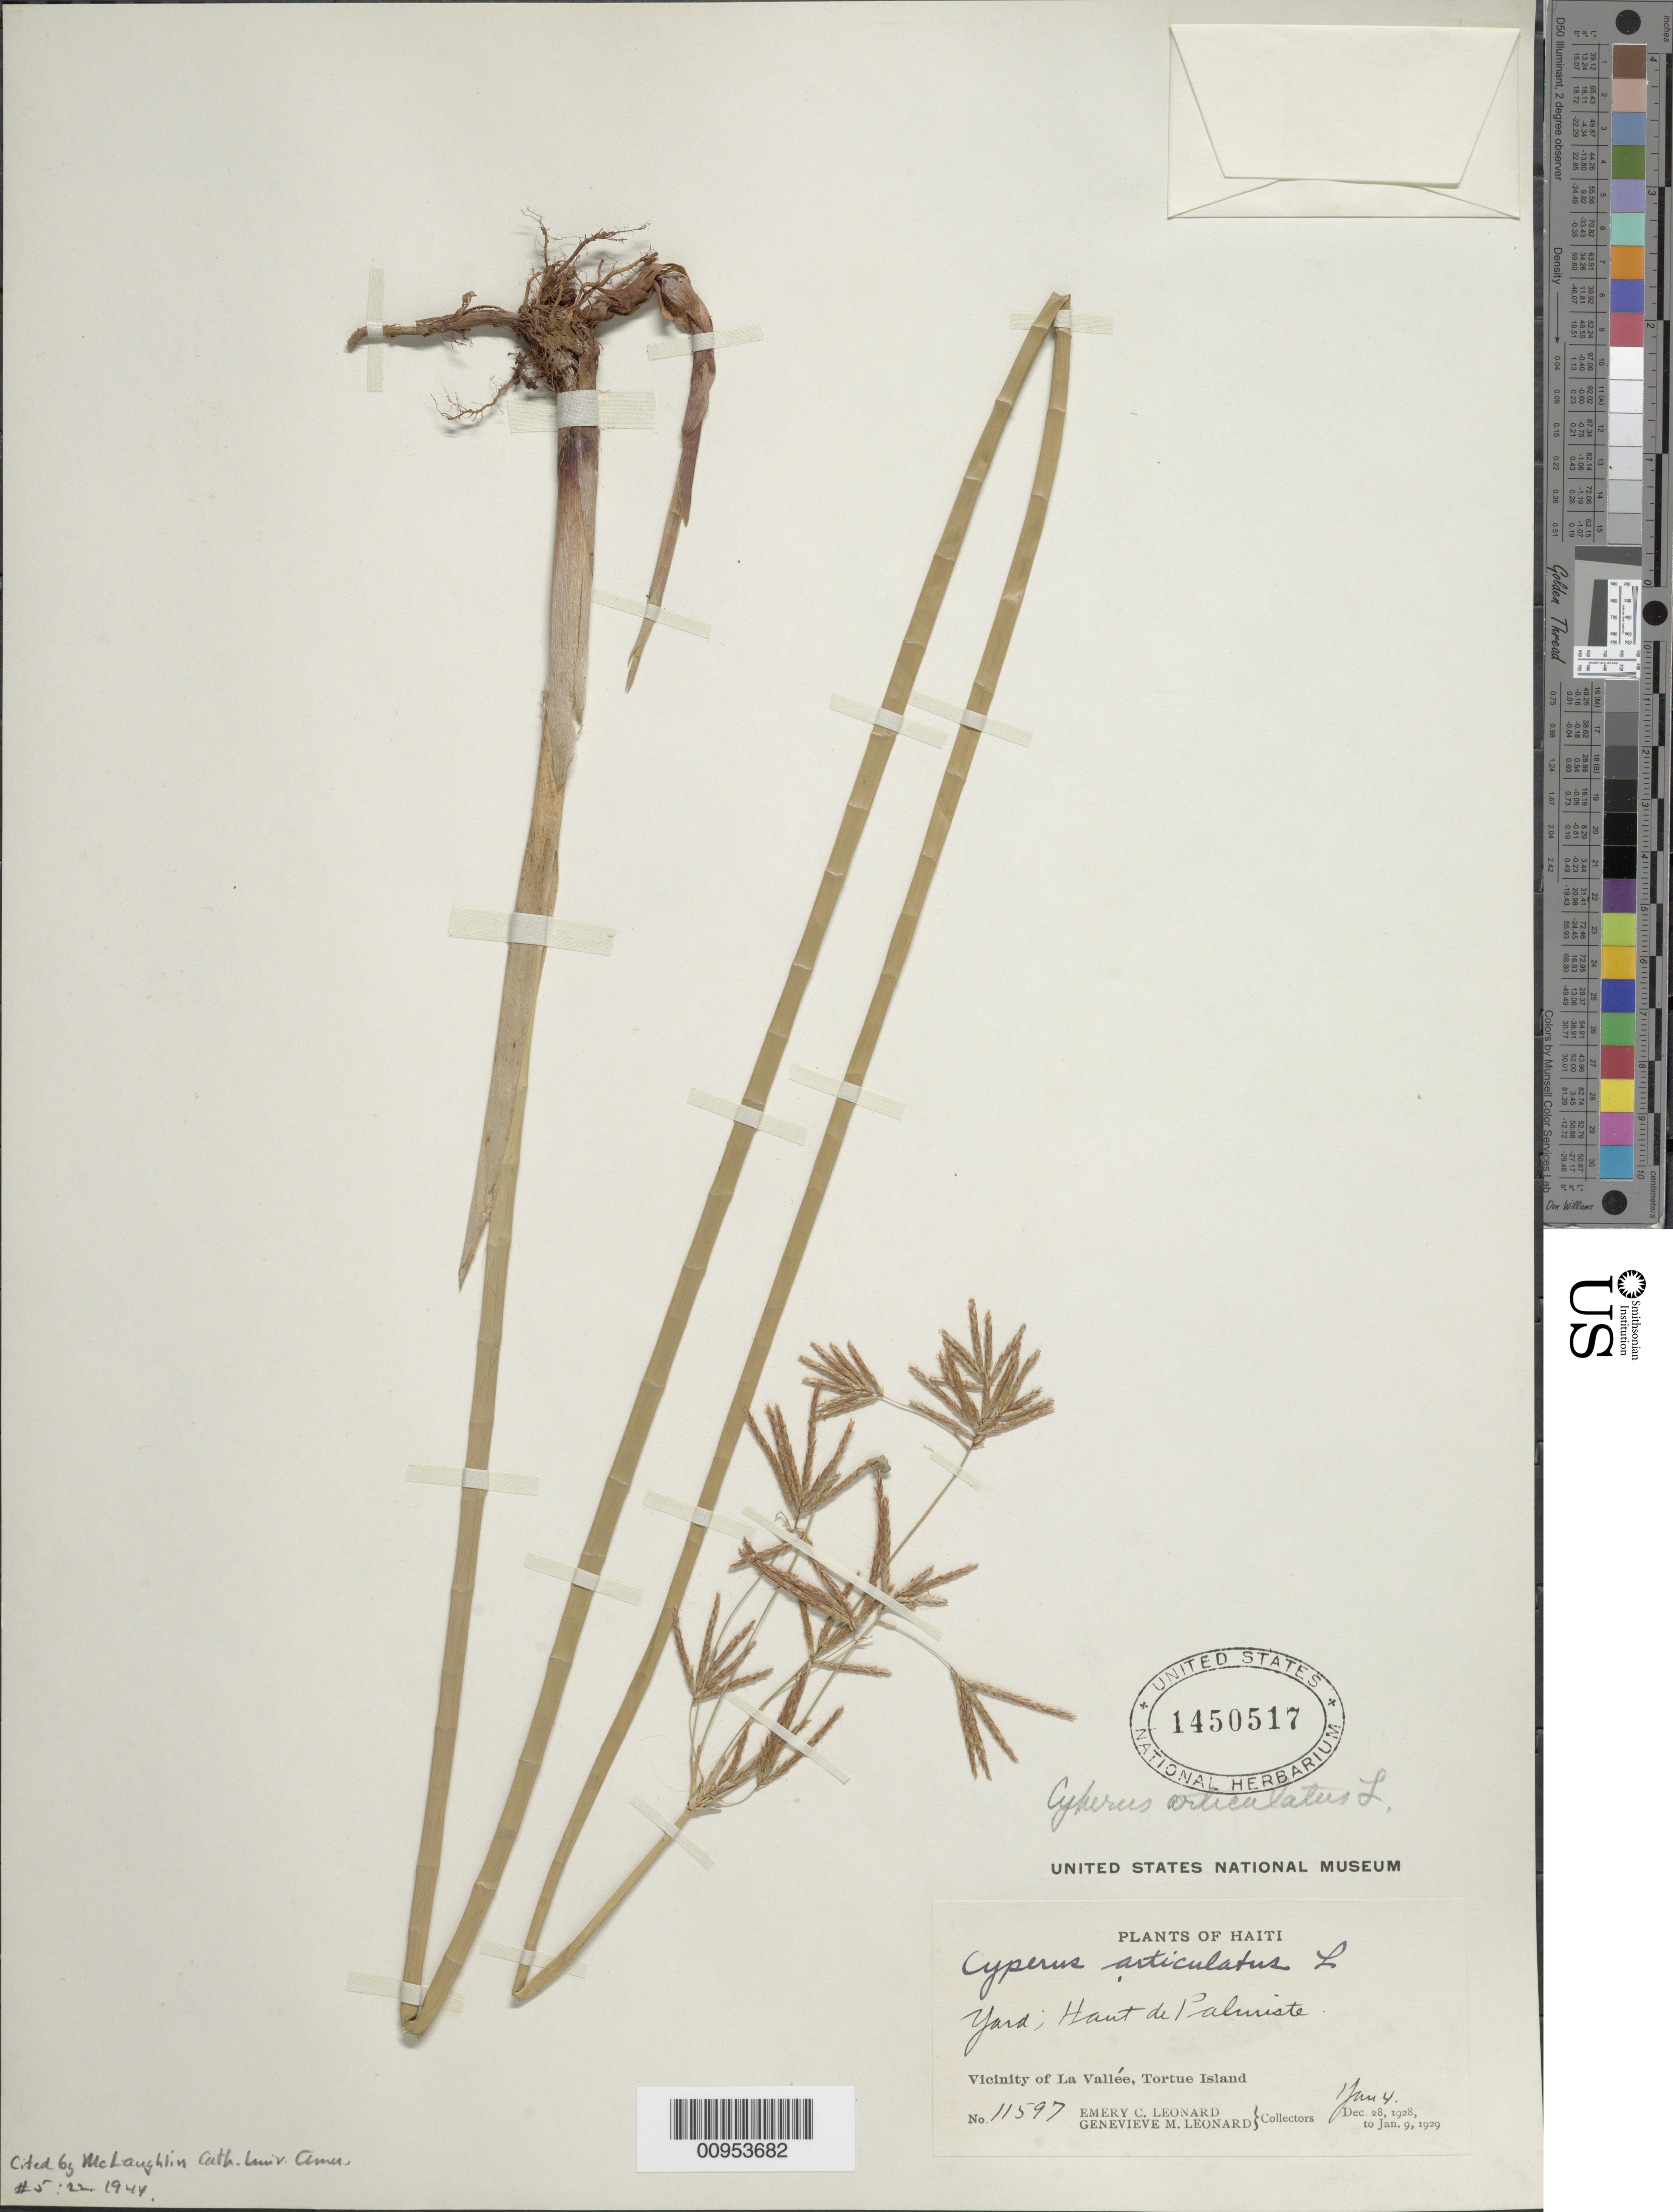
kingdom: Plantae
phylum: Tracheophyta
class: Liliopsida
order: Poales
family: Cyperaceae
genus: Cyperus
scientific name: Cyperus articulatus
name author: L.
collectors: E. C. Leonard & G. M. Leonard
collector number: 11597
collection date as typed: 04 Jan 1929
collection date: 1929-01-04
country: Haiti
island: Tortue Island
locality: Vicinity of La Vallée, Haut de Paliniste, yard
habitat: Yard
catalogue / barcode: US 1450517